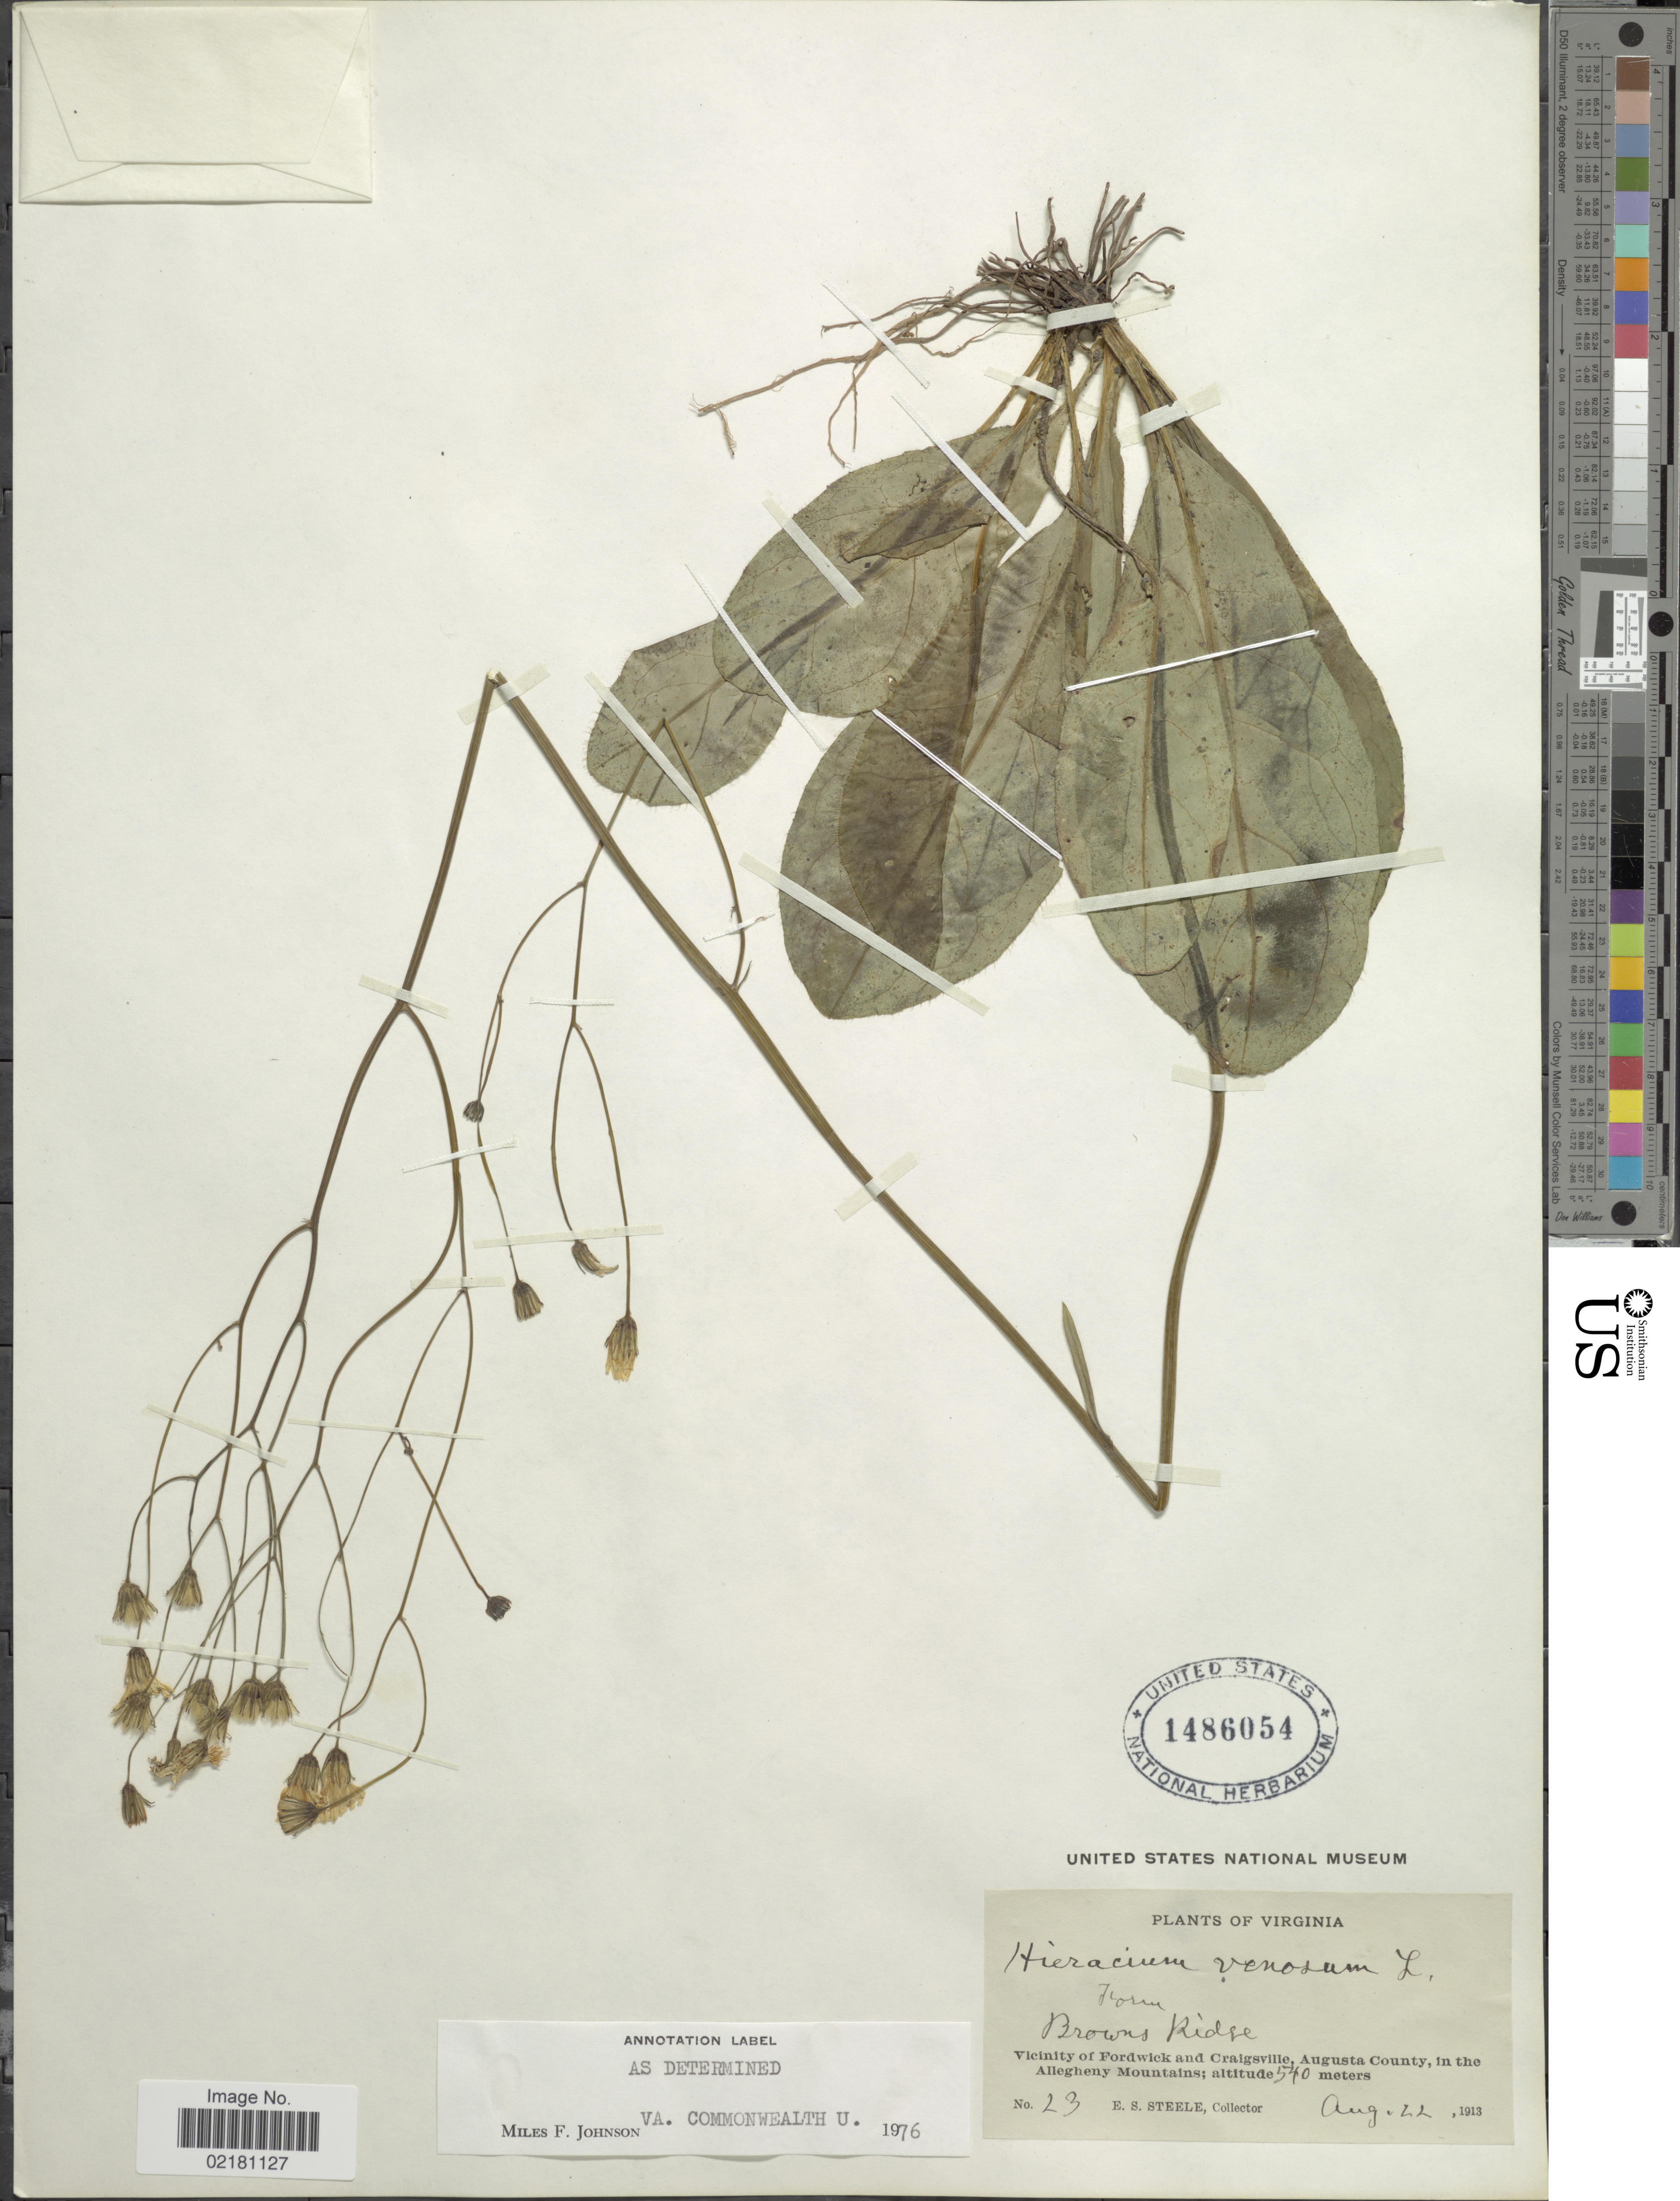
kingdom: Plantae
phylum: Tracheophyta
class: Magnoliopsida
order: Asterales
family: Asteraceae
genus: Hieracium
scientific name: Hieracium venosum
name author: L.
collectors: E. Steele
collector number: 23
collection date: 1913-08-22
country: United States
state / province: Virginia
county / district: Augusta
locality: Browns Ridge. Vicinity of Fordwick Craigsville, Augusta County, in the Allegheny Mountains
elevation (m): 540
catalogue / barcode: US 1486054